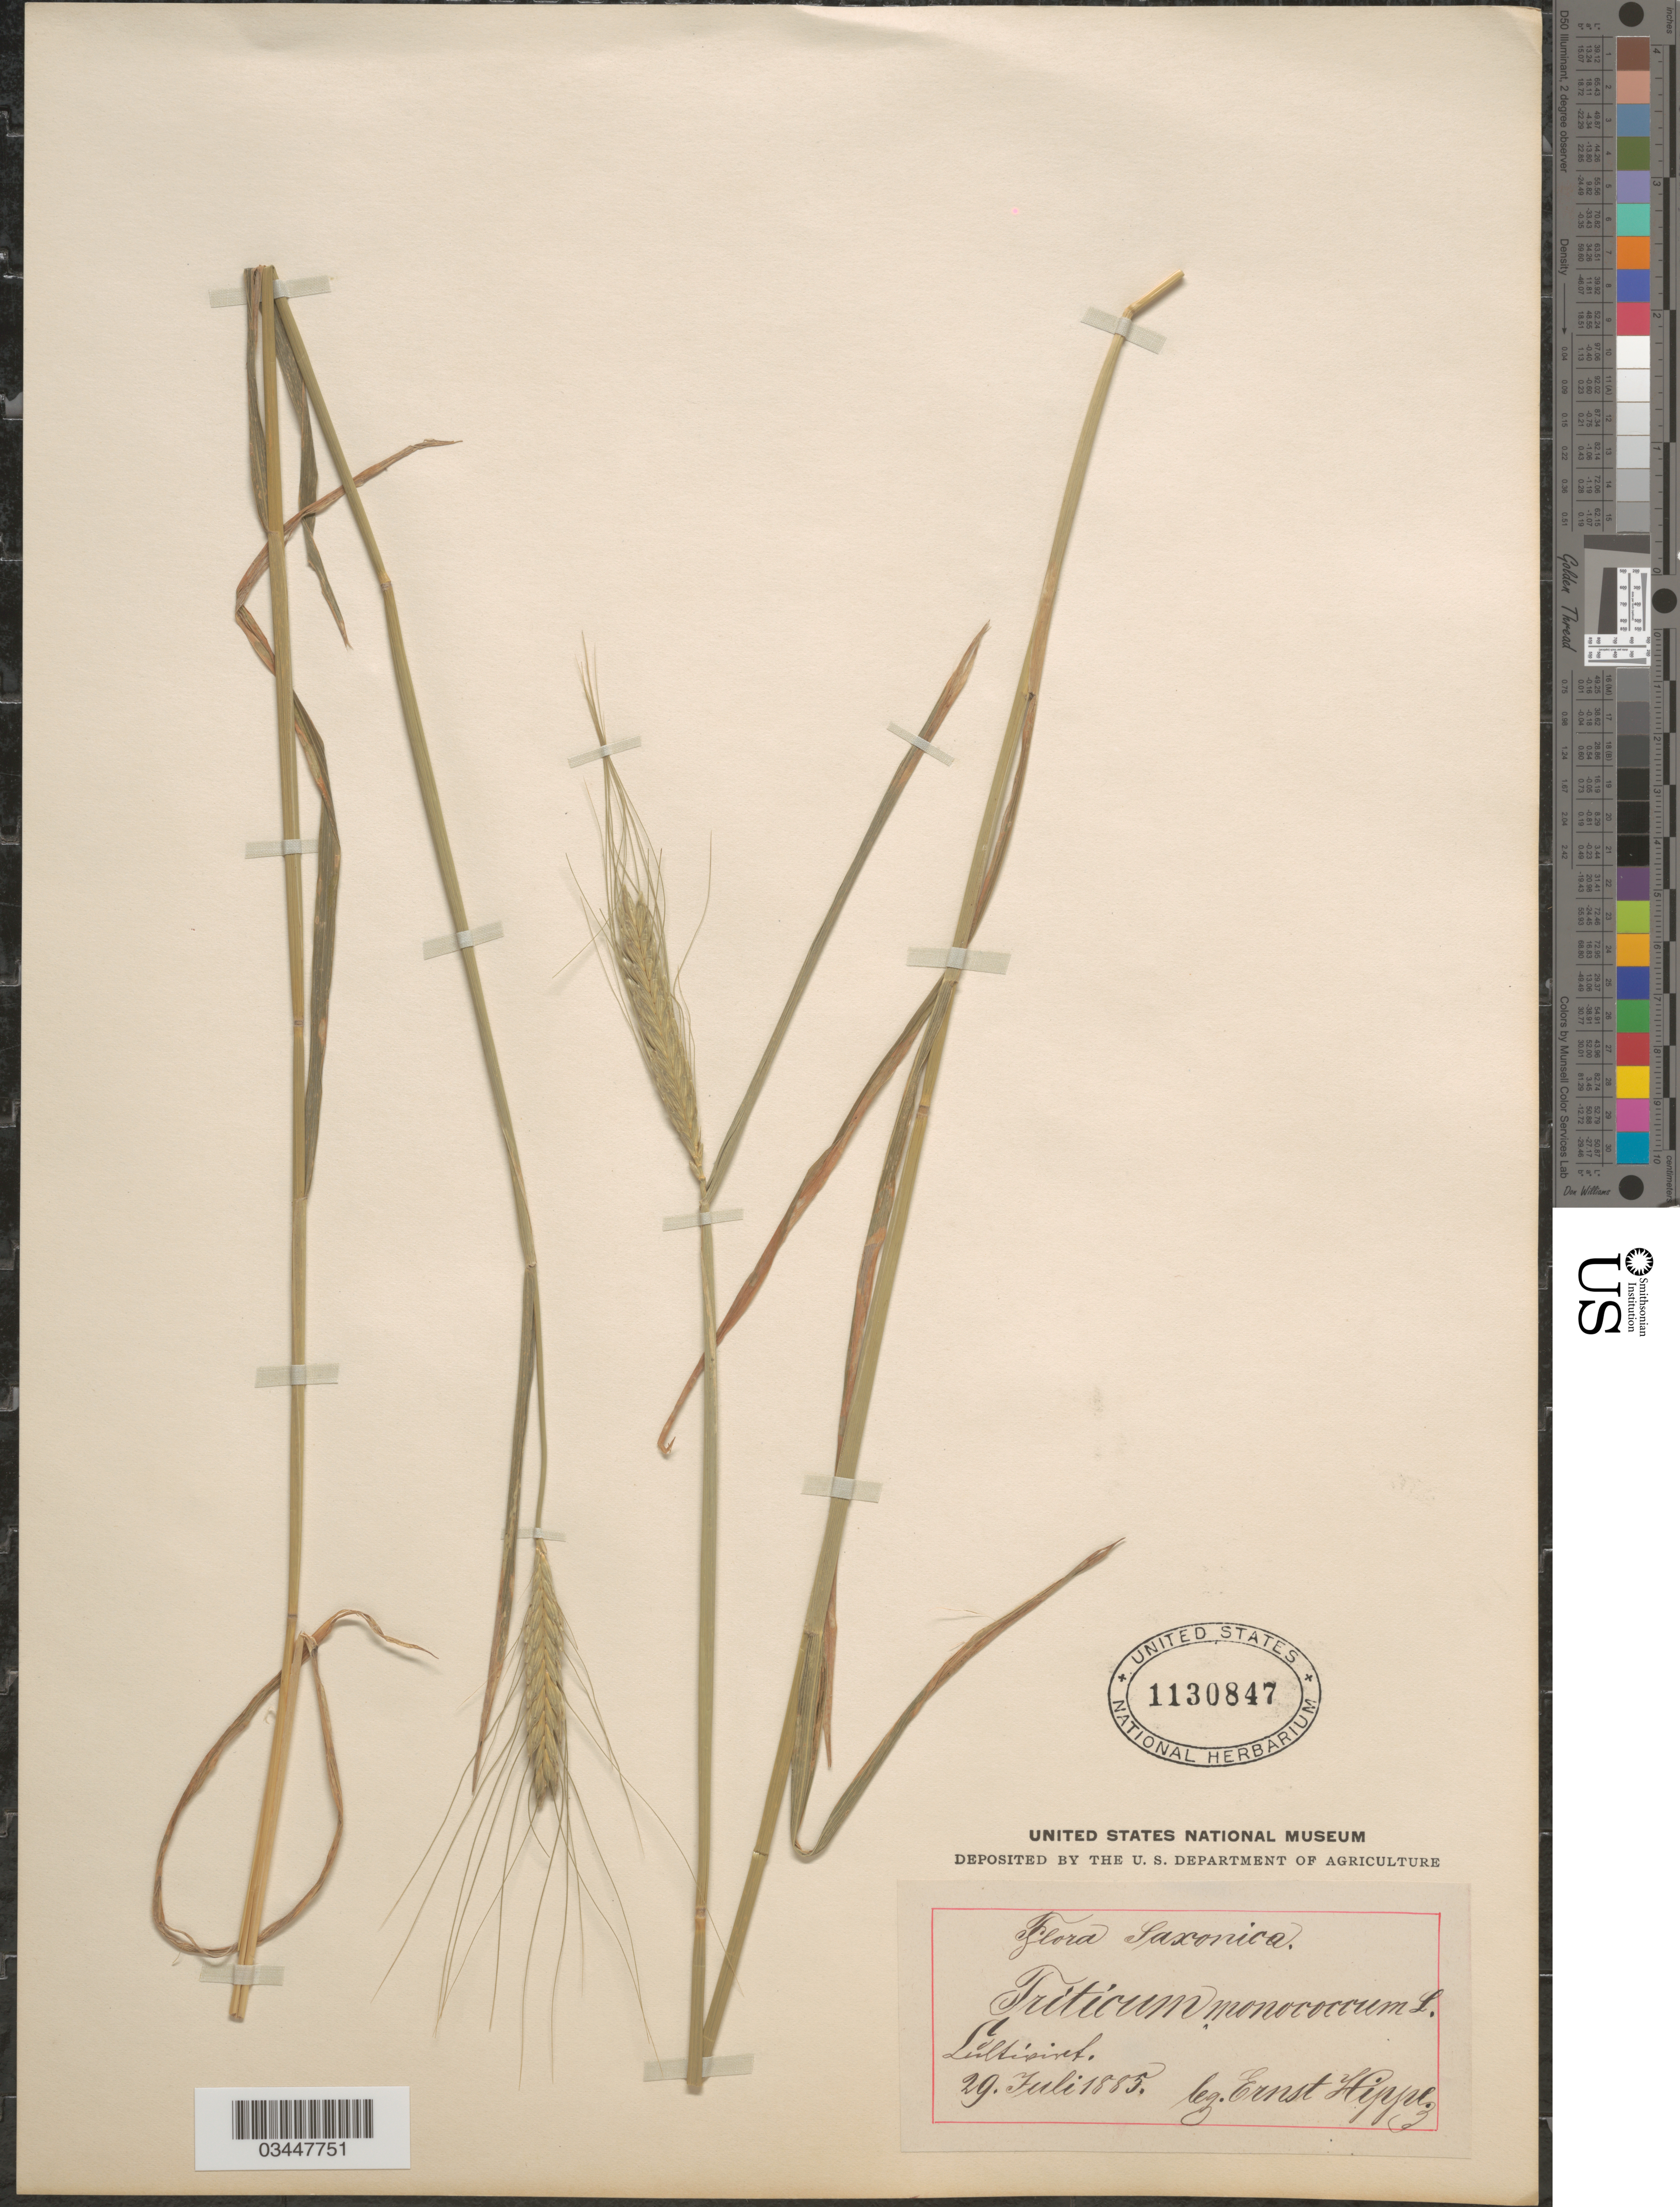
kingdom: Plantae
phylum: Tracheophyta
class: Liliopsida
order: Poales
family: Poaceae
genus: Triticum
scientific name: Triticum monococcum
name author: L.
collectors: E. Hippe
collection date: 1885-07-29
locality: Saxonica. Lŭltisisch [interpreted].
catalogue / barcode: US 1130847